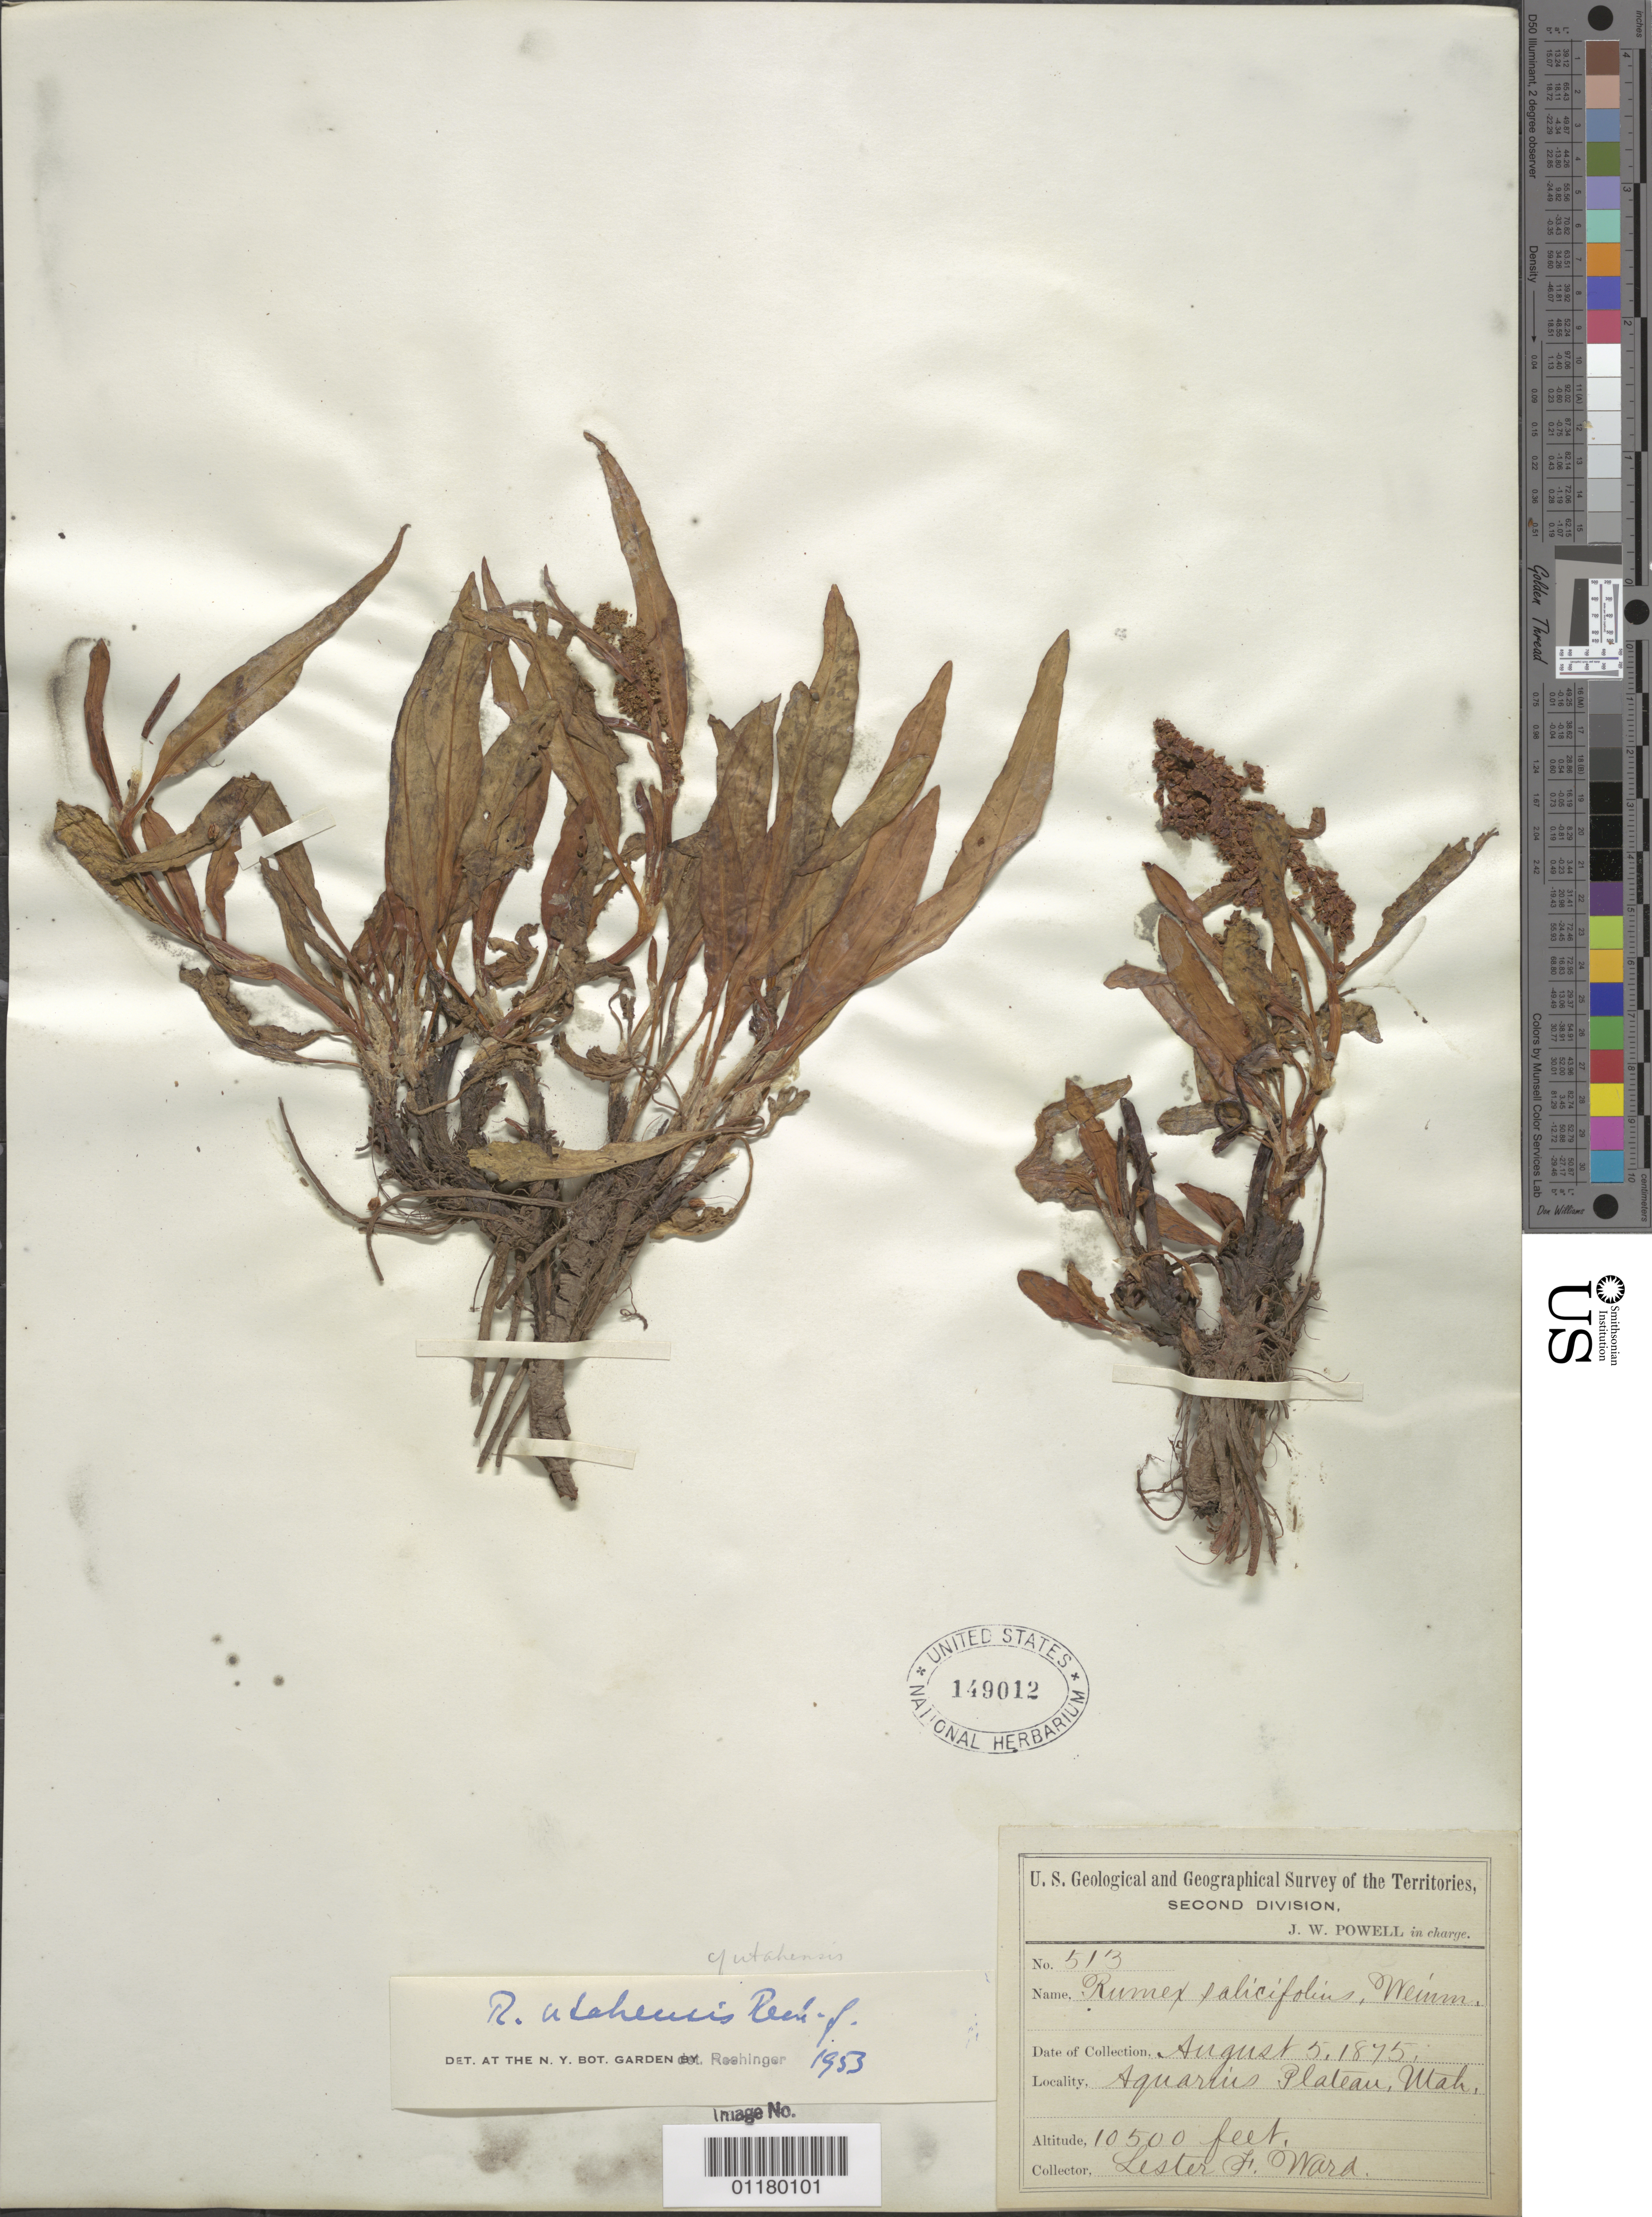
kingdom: Plantae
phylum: Tracheophyta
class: Magnoliopsida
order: Caryophyllales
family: Polygonaceae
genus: Rumex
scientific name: Rumex utahensis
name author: Rech. f.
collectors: L. F. Ward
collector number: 513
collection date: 1875-08-05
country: United States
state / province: Utah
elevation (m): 3200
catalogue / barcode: US 149012